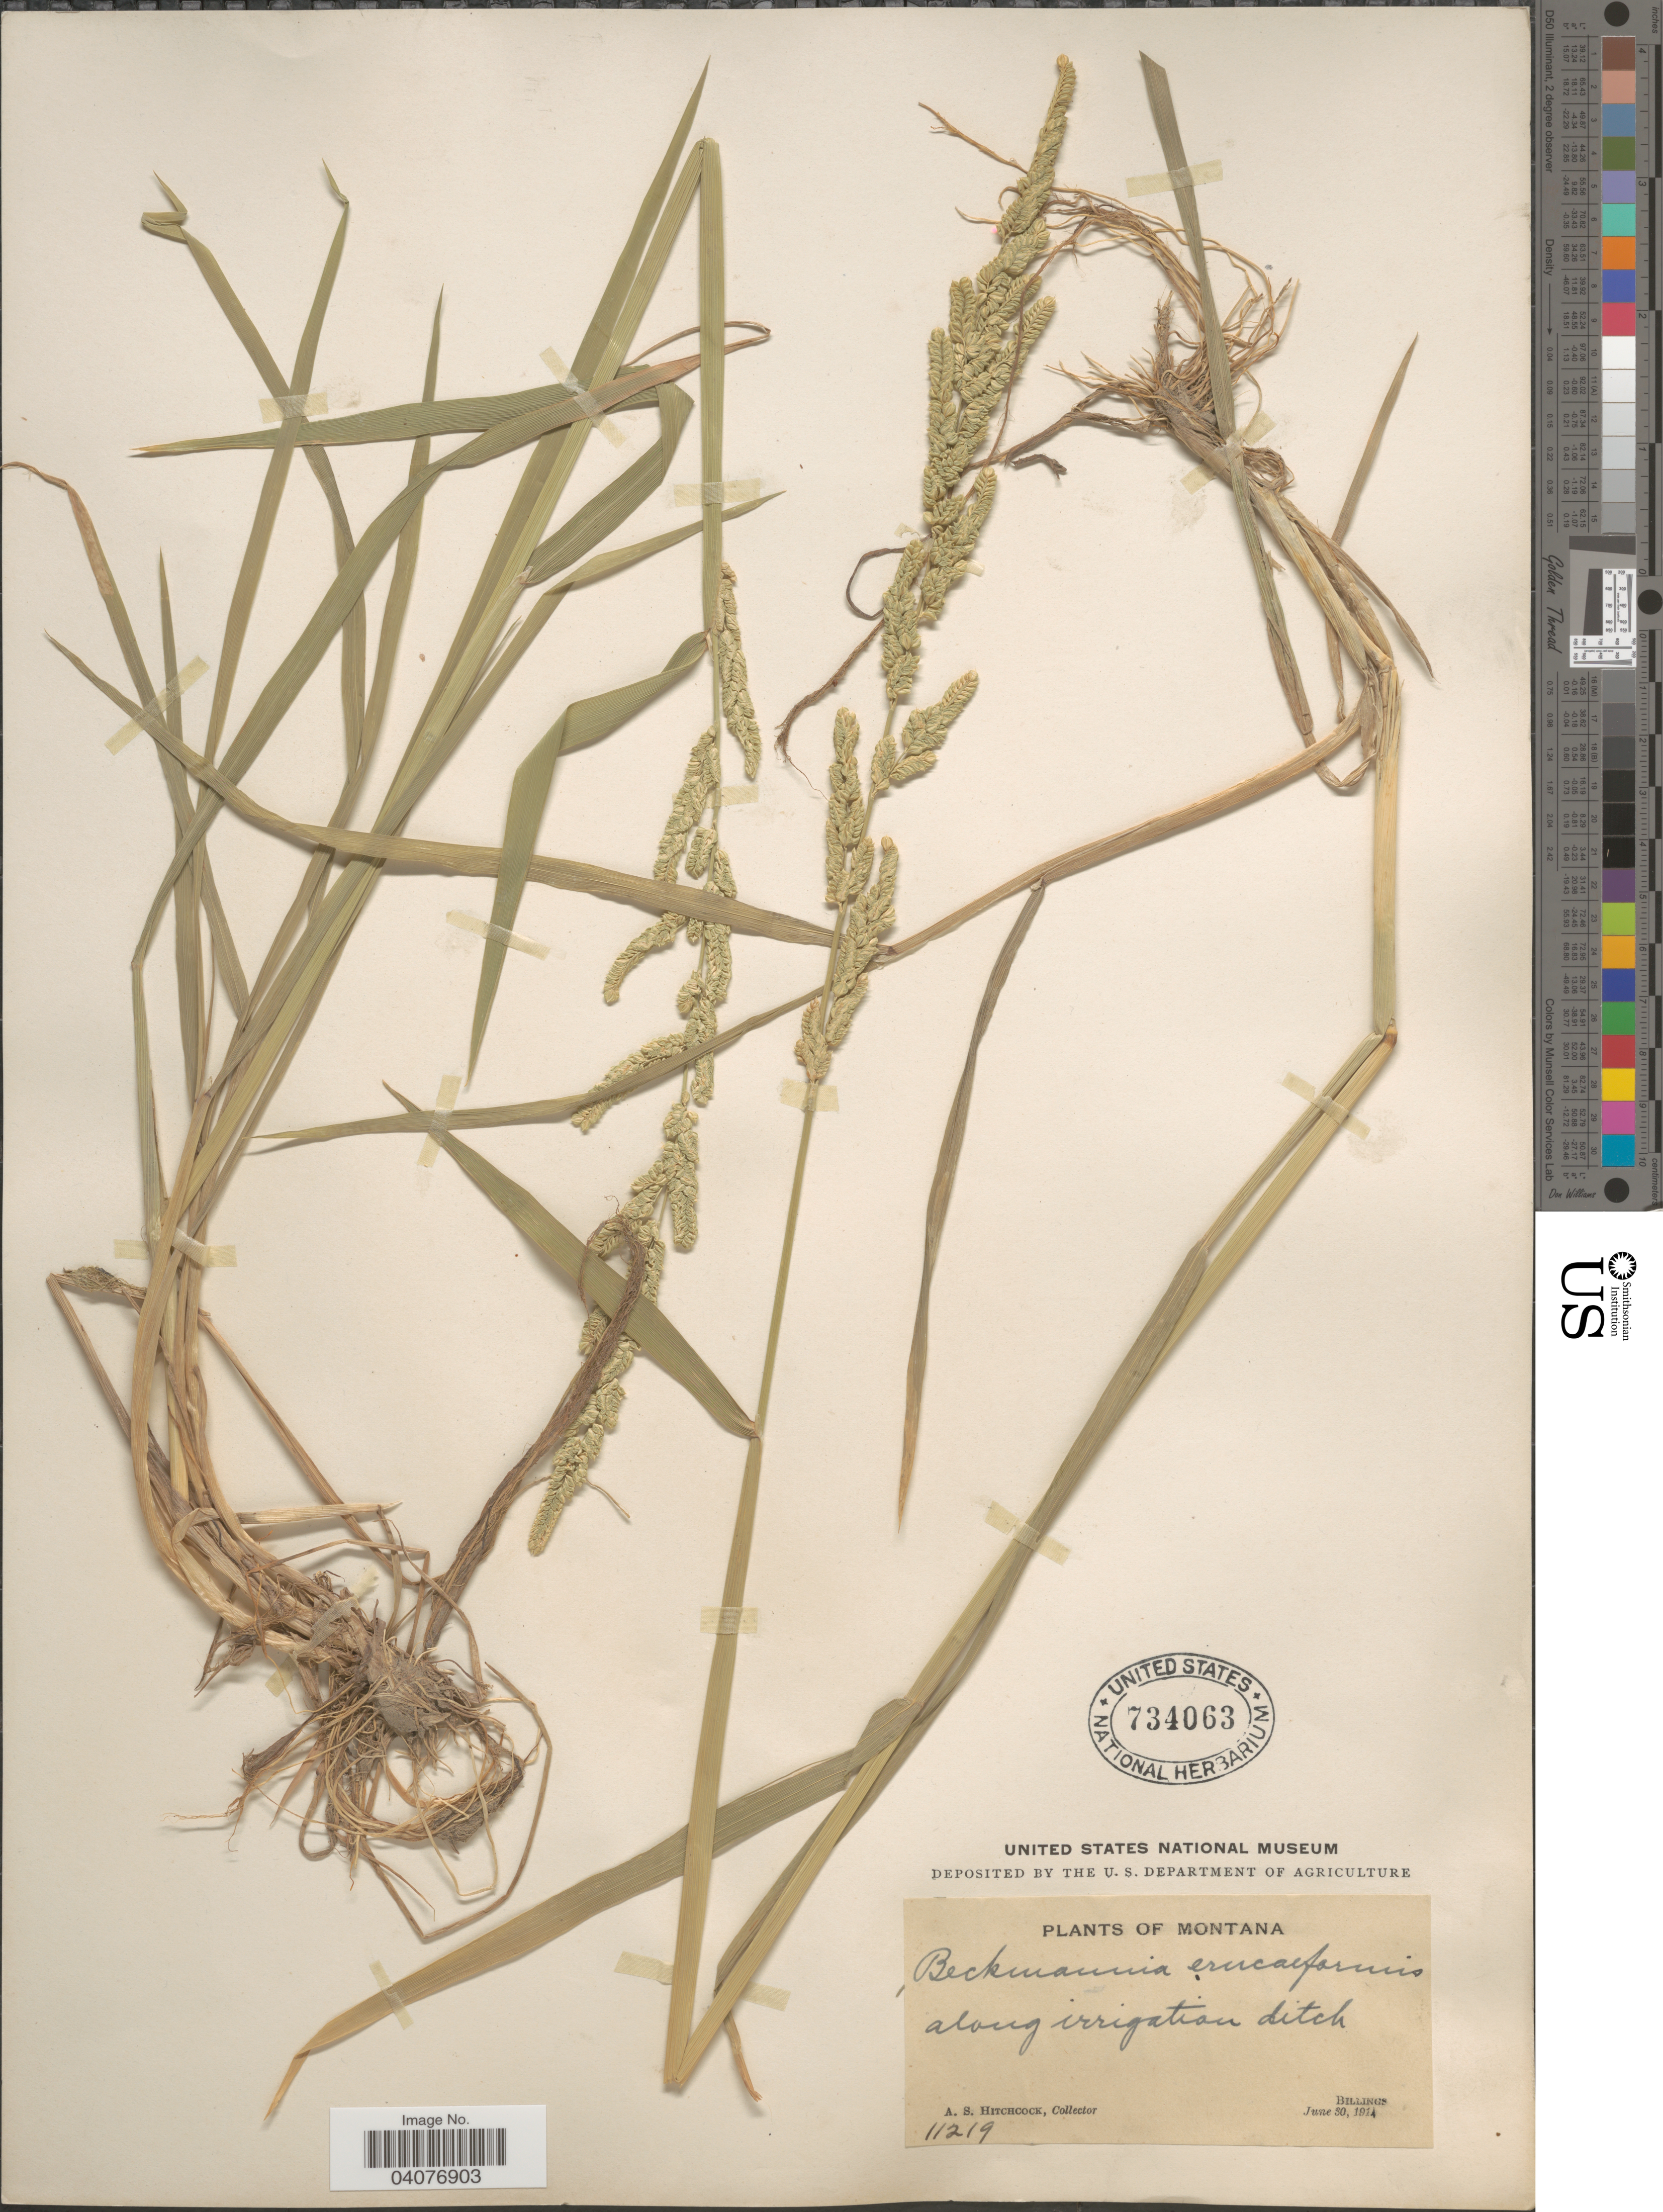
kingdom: Plantae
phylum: Tracheophyta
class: Liliopsida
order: Poales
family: Poaceae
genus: Beckmannia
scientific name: Beckmannia syzigachne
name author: (Steud.) Fernald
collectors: A. S. Hitchcock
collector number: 11219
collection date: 1914-06-30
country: United States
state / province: Montana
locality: Along irrigation ditch. Billings.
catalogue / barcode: US 734063